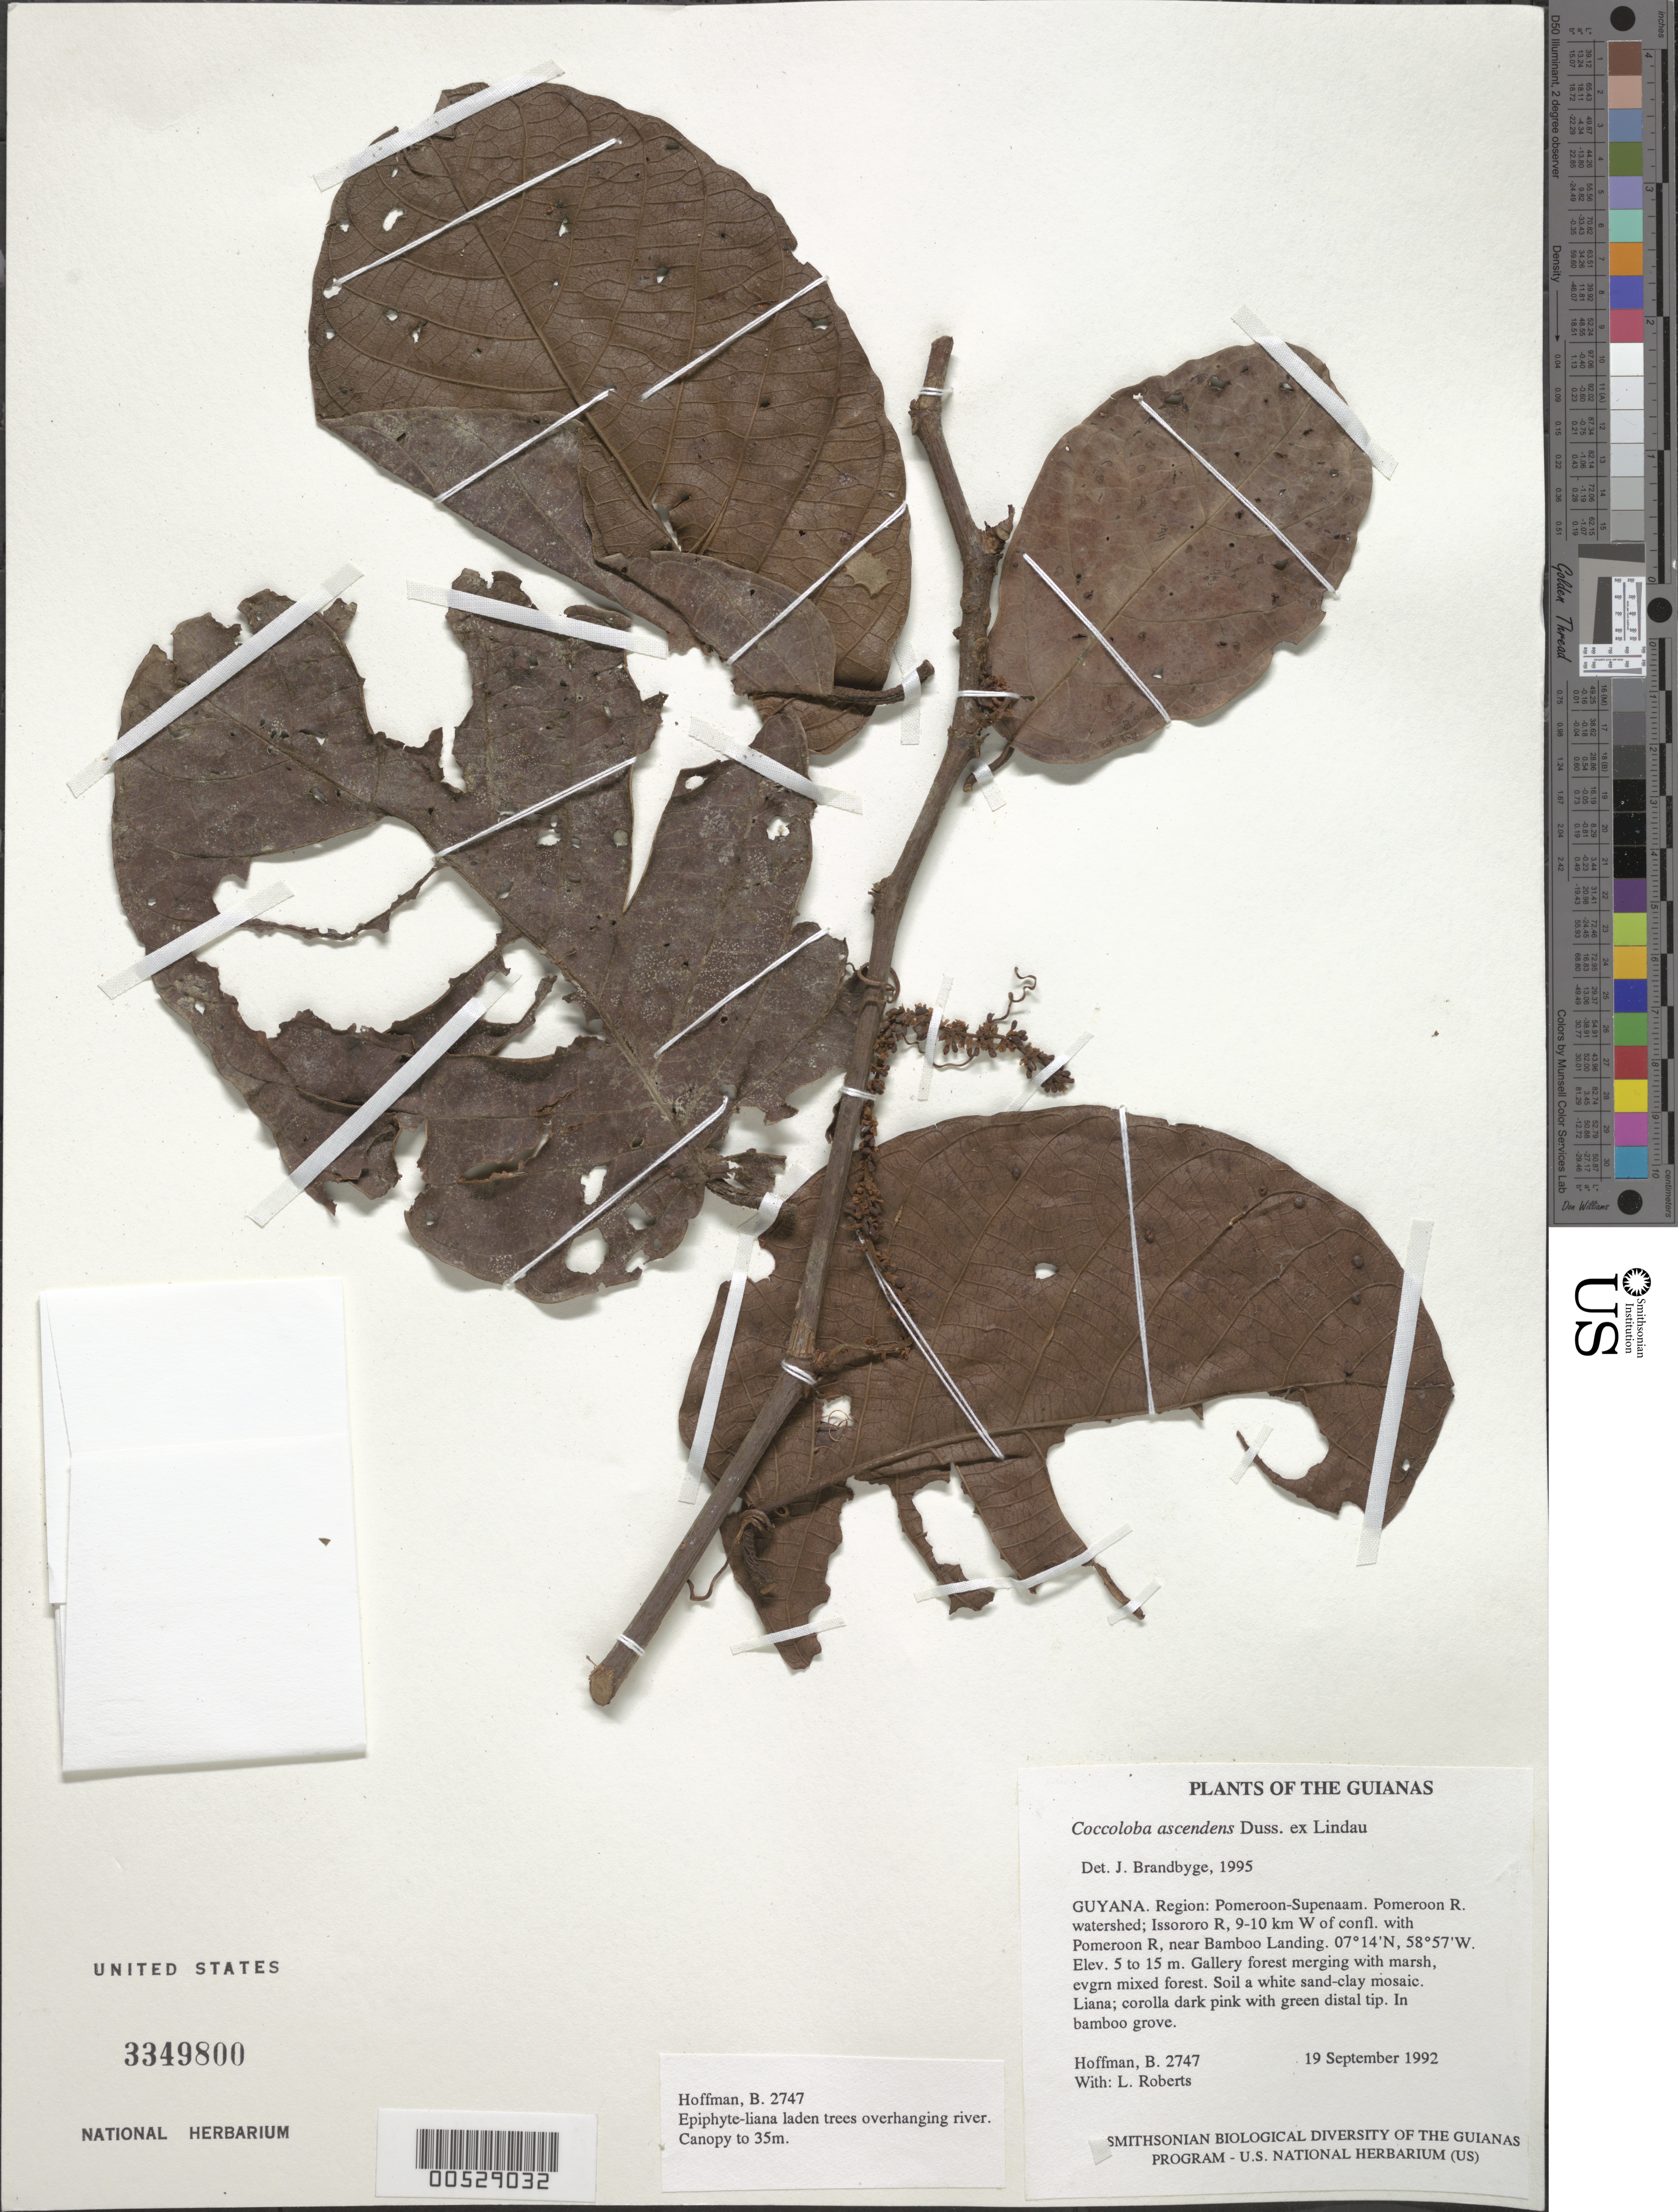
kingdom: Plantae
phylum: Tracheophyta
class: Magnoliopsida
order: Caryophyllales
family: Polygonaceae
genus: Coccoloba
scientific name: Coccoloba ascendens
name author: Duss ex Lindau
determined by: Brandbyge, J.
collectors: B. Hoffman & L. Roberts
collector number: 2747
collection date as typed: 19 September 1992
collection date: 1992-09-19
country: Guyana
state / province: Pomeroon-Supenaam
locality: Pomeroon River watershed; Issororo River, 9-10 km W of confluence with Pomeroon River, near Bamboo Landing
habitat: Gallery forest merging with marsh, evgrn mixed forest. Soil a white sand-clay mosaic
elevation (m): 5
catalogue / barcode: US 3349800